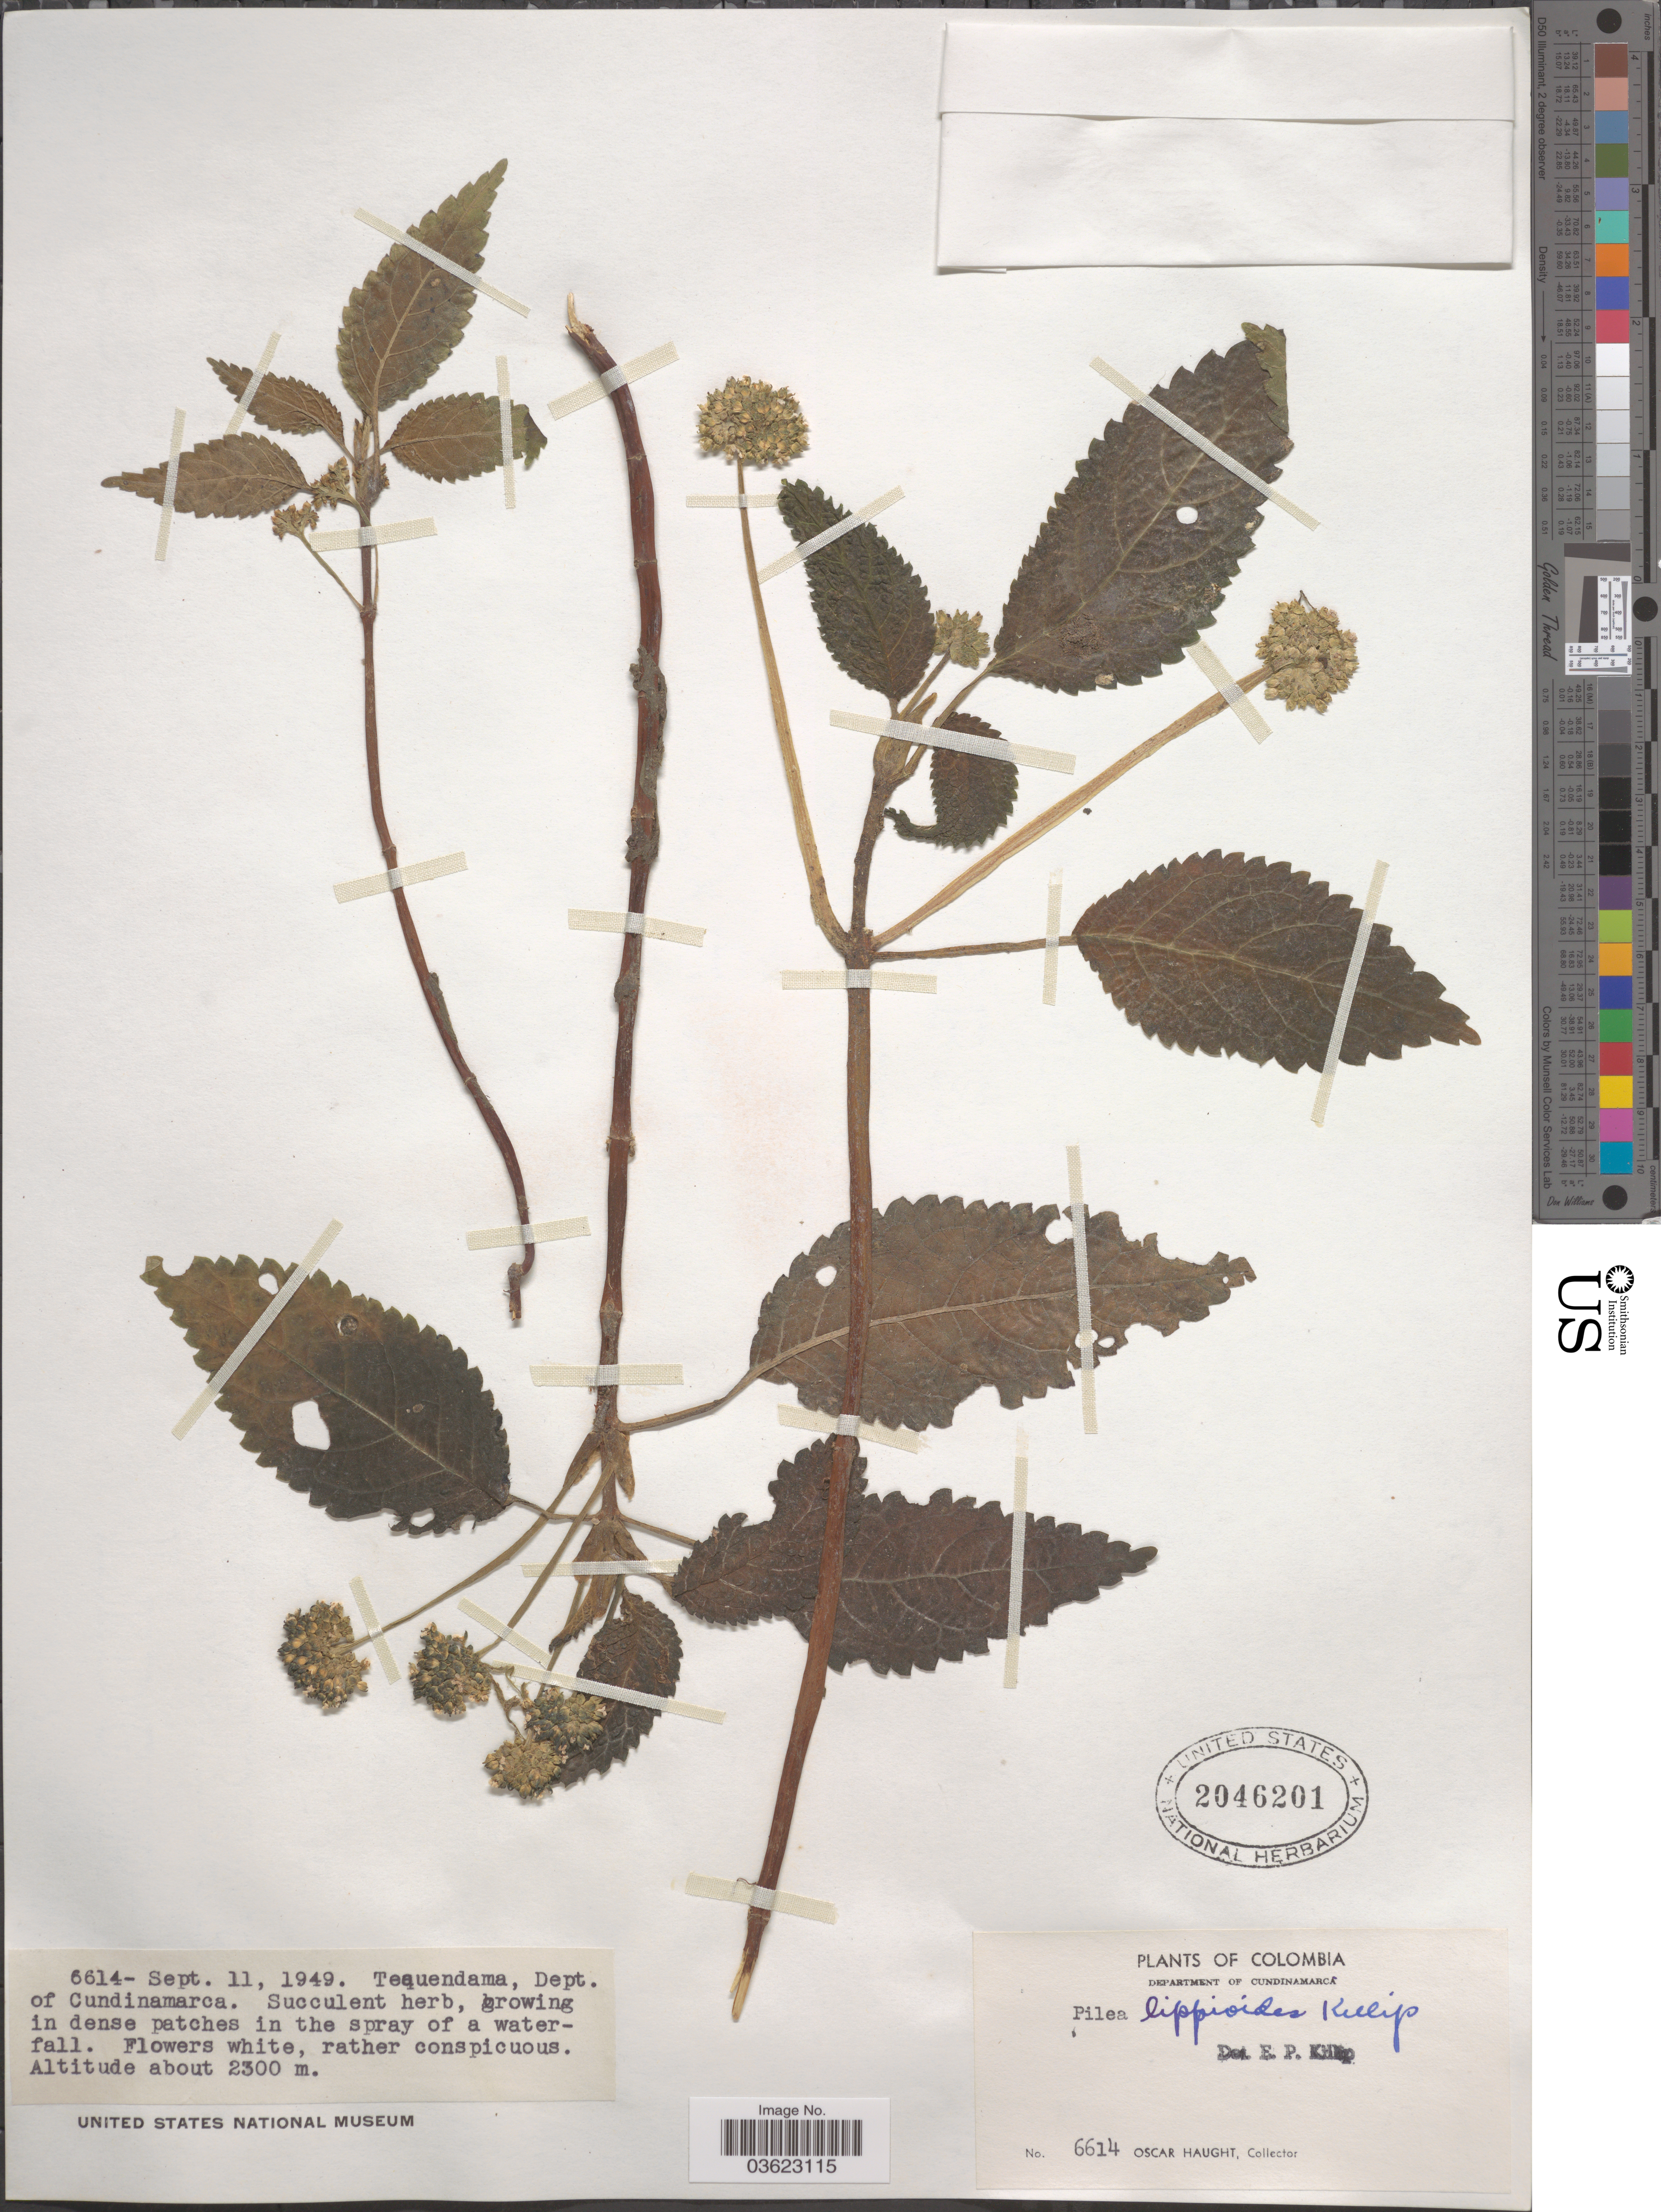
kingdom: Plantae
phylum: Tracheophyta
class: Magnoliopsida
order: Rosales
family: Urticaceae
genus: Pilea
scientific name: Pilea lippioides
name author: Killip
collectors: O. L. Haught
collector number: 6614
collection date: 1949-09-11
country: Colombia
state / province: Cundinamarca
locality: Department of Cundinamarca. Tequendama.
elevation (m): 2300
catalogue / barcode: US 2046201